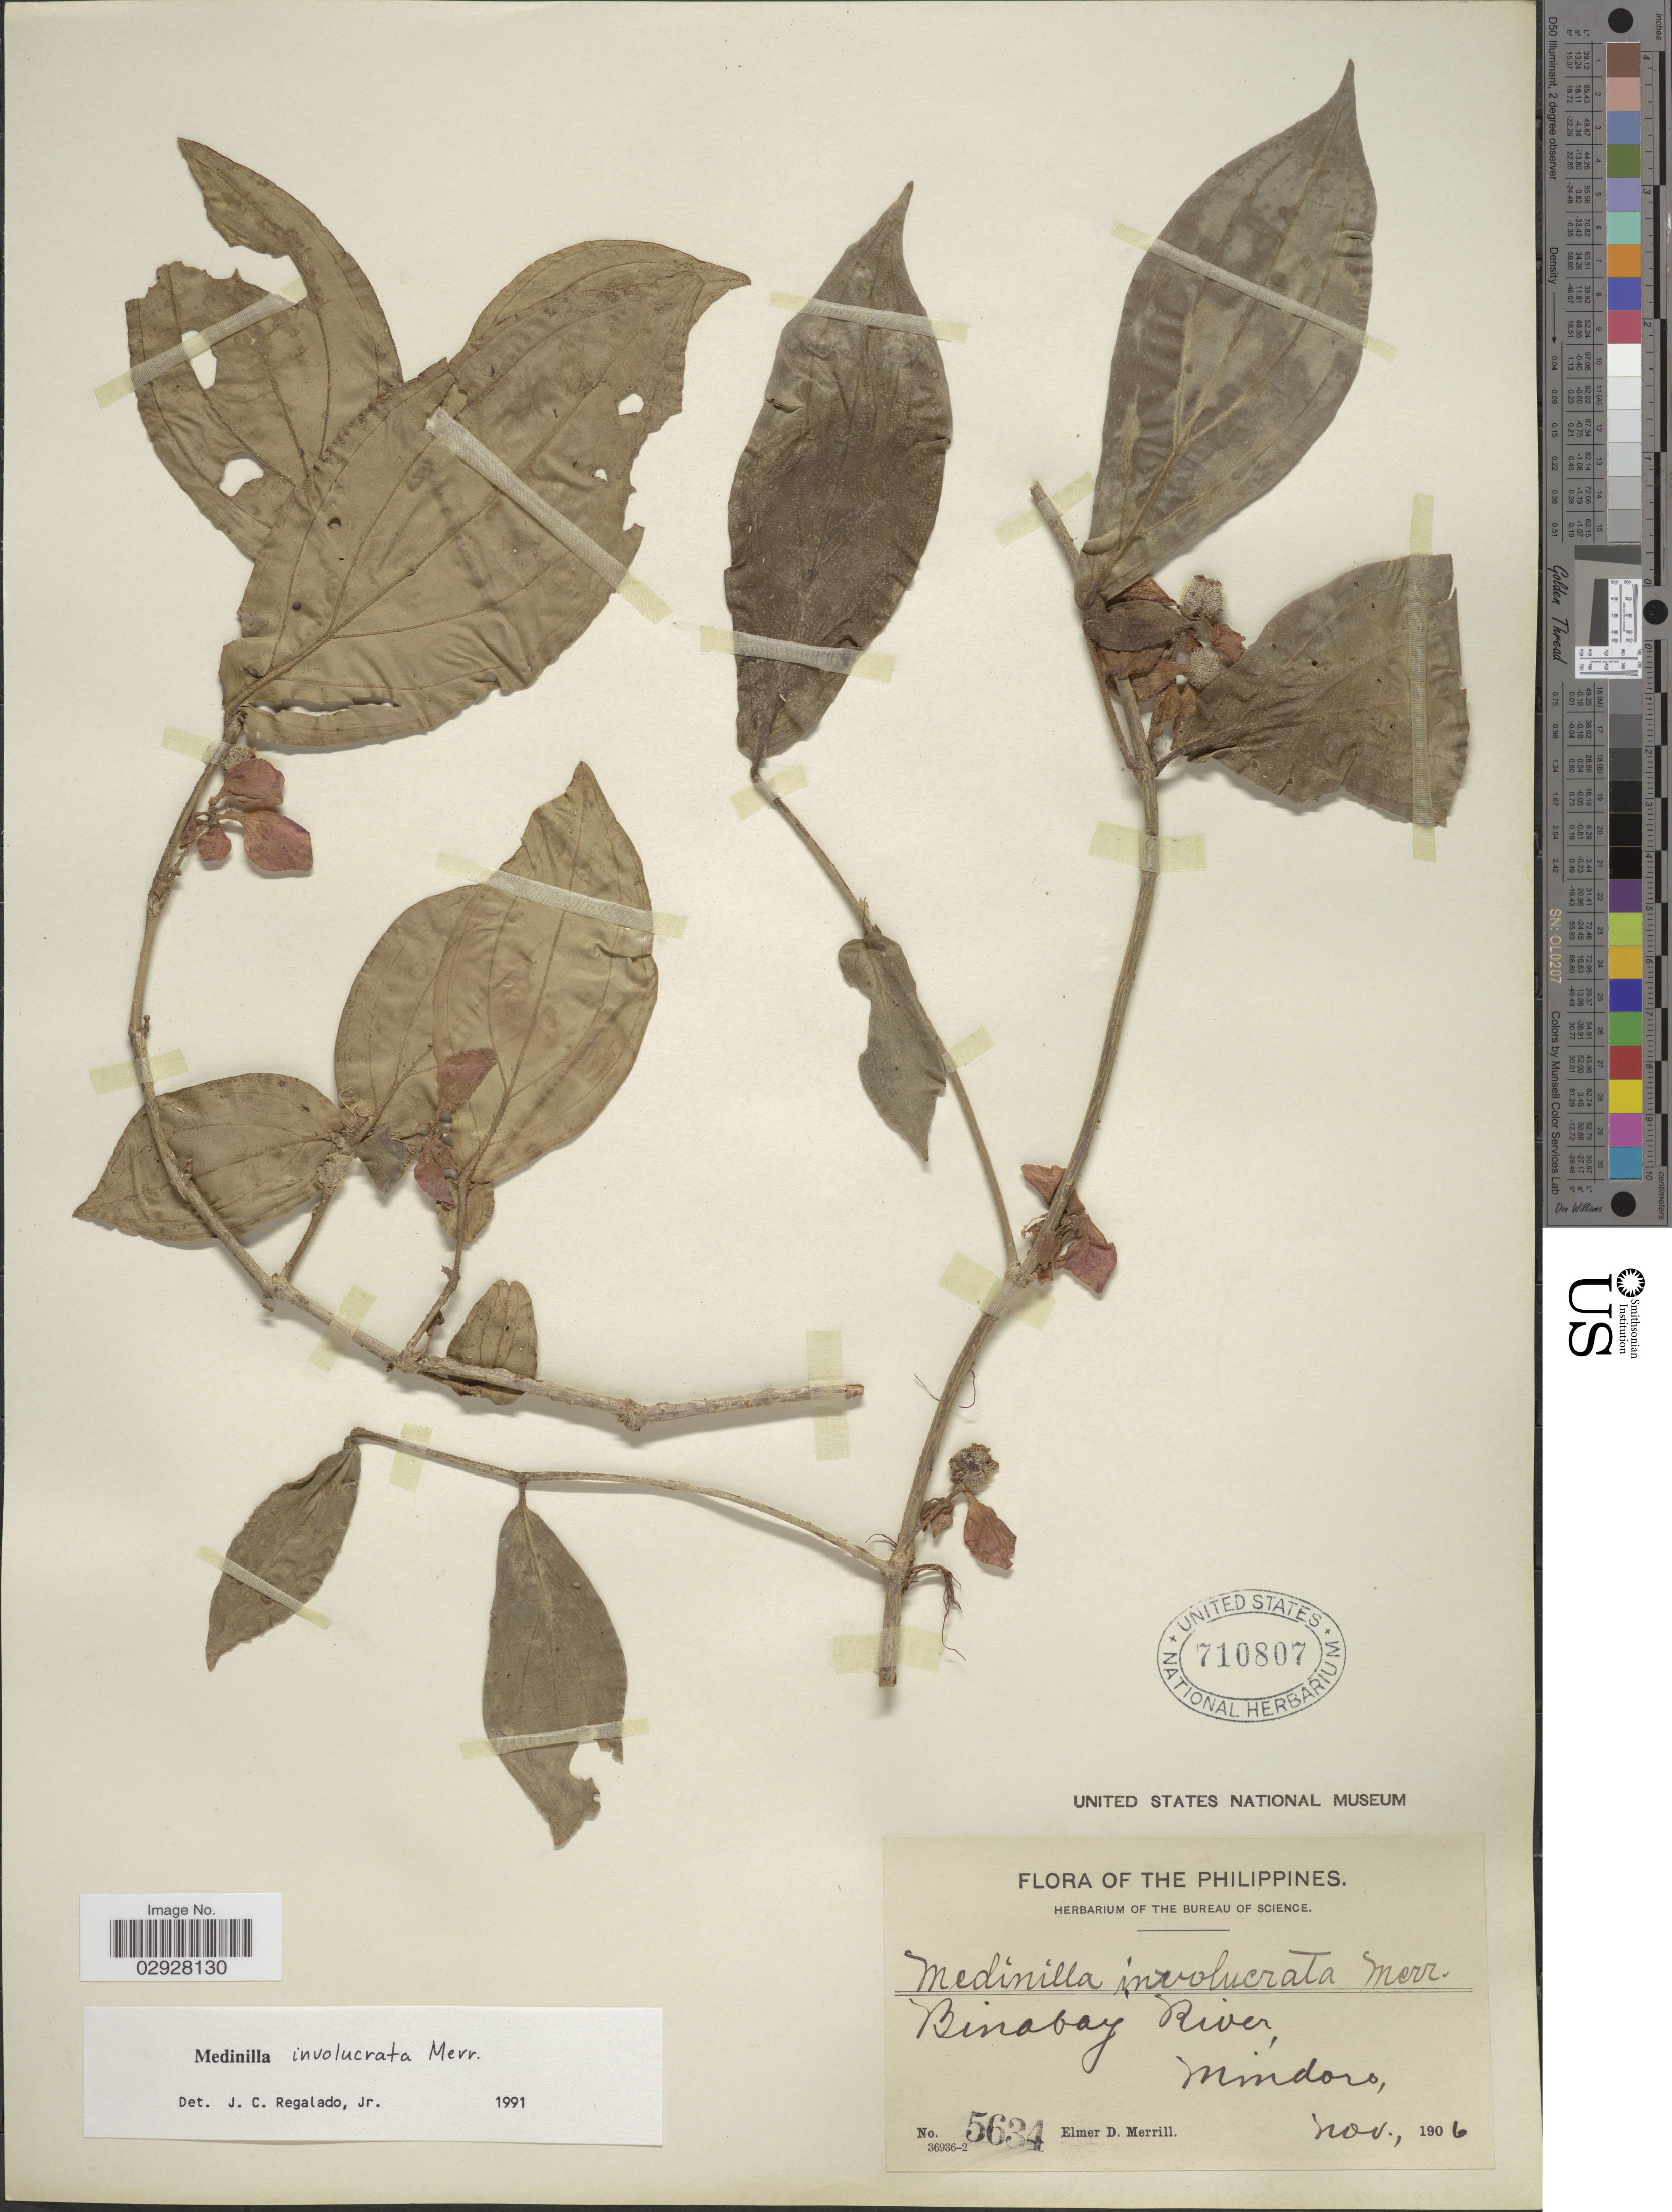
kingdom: Plantae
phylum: Tracheophyta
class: Magnoliopsida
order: Myrtales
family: Melastomataceae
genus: Medinilla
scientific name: Medinilla involucrata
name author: Merr.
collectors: E. D. Merrill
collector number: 5634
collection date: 1906-11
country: Philippines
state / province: Mimaropa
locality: Binabay River, Mindoro.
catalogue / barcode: US 710807